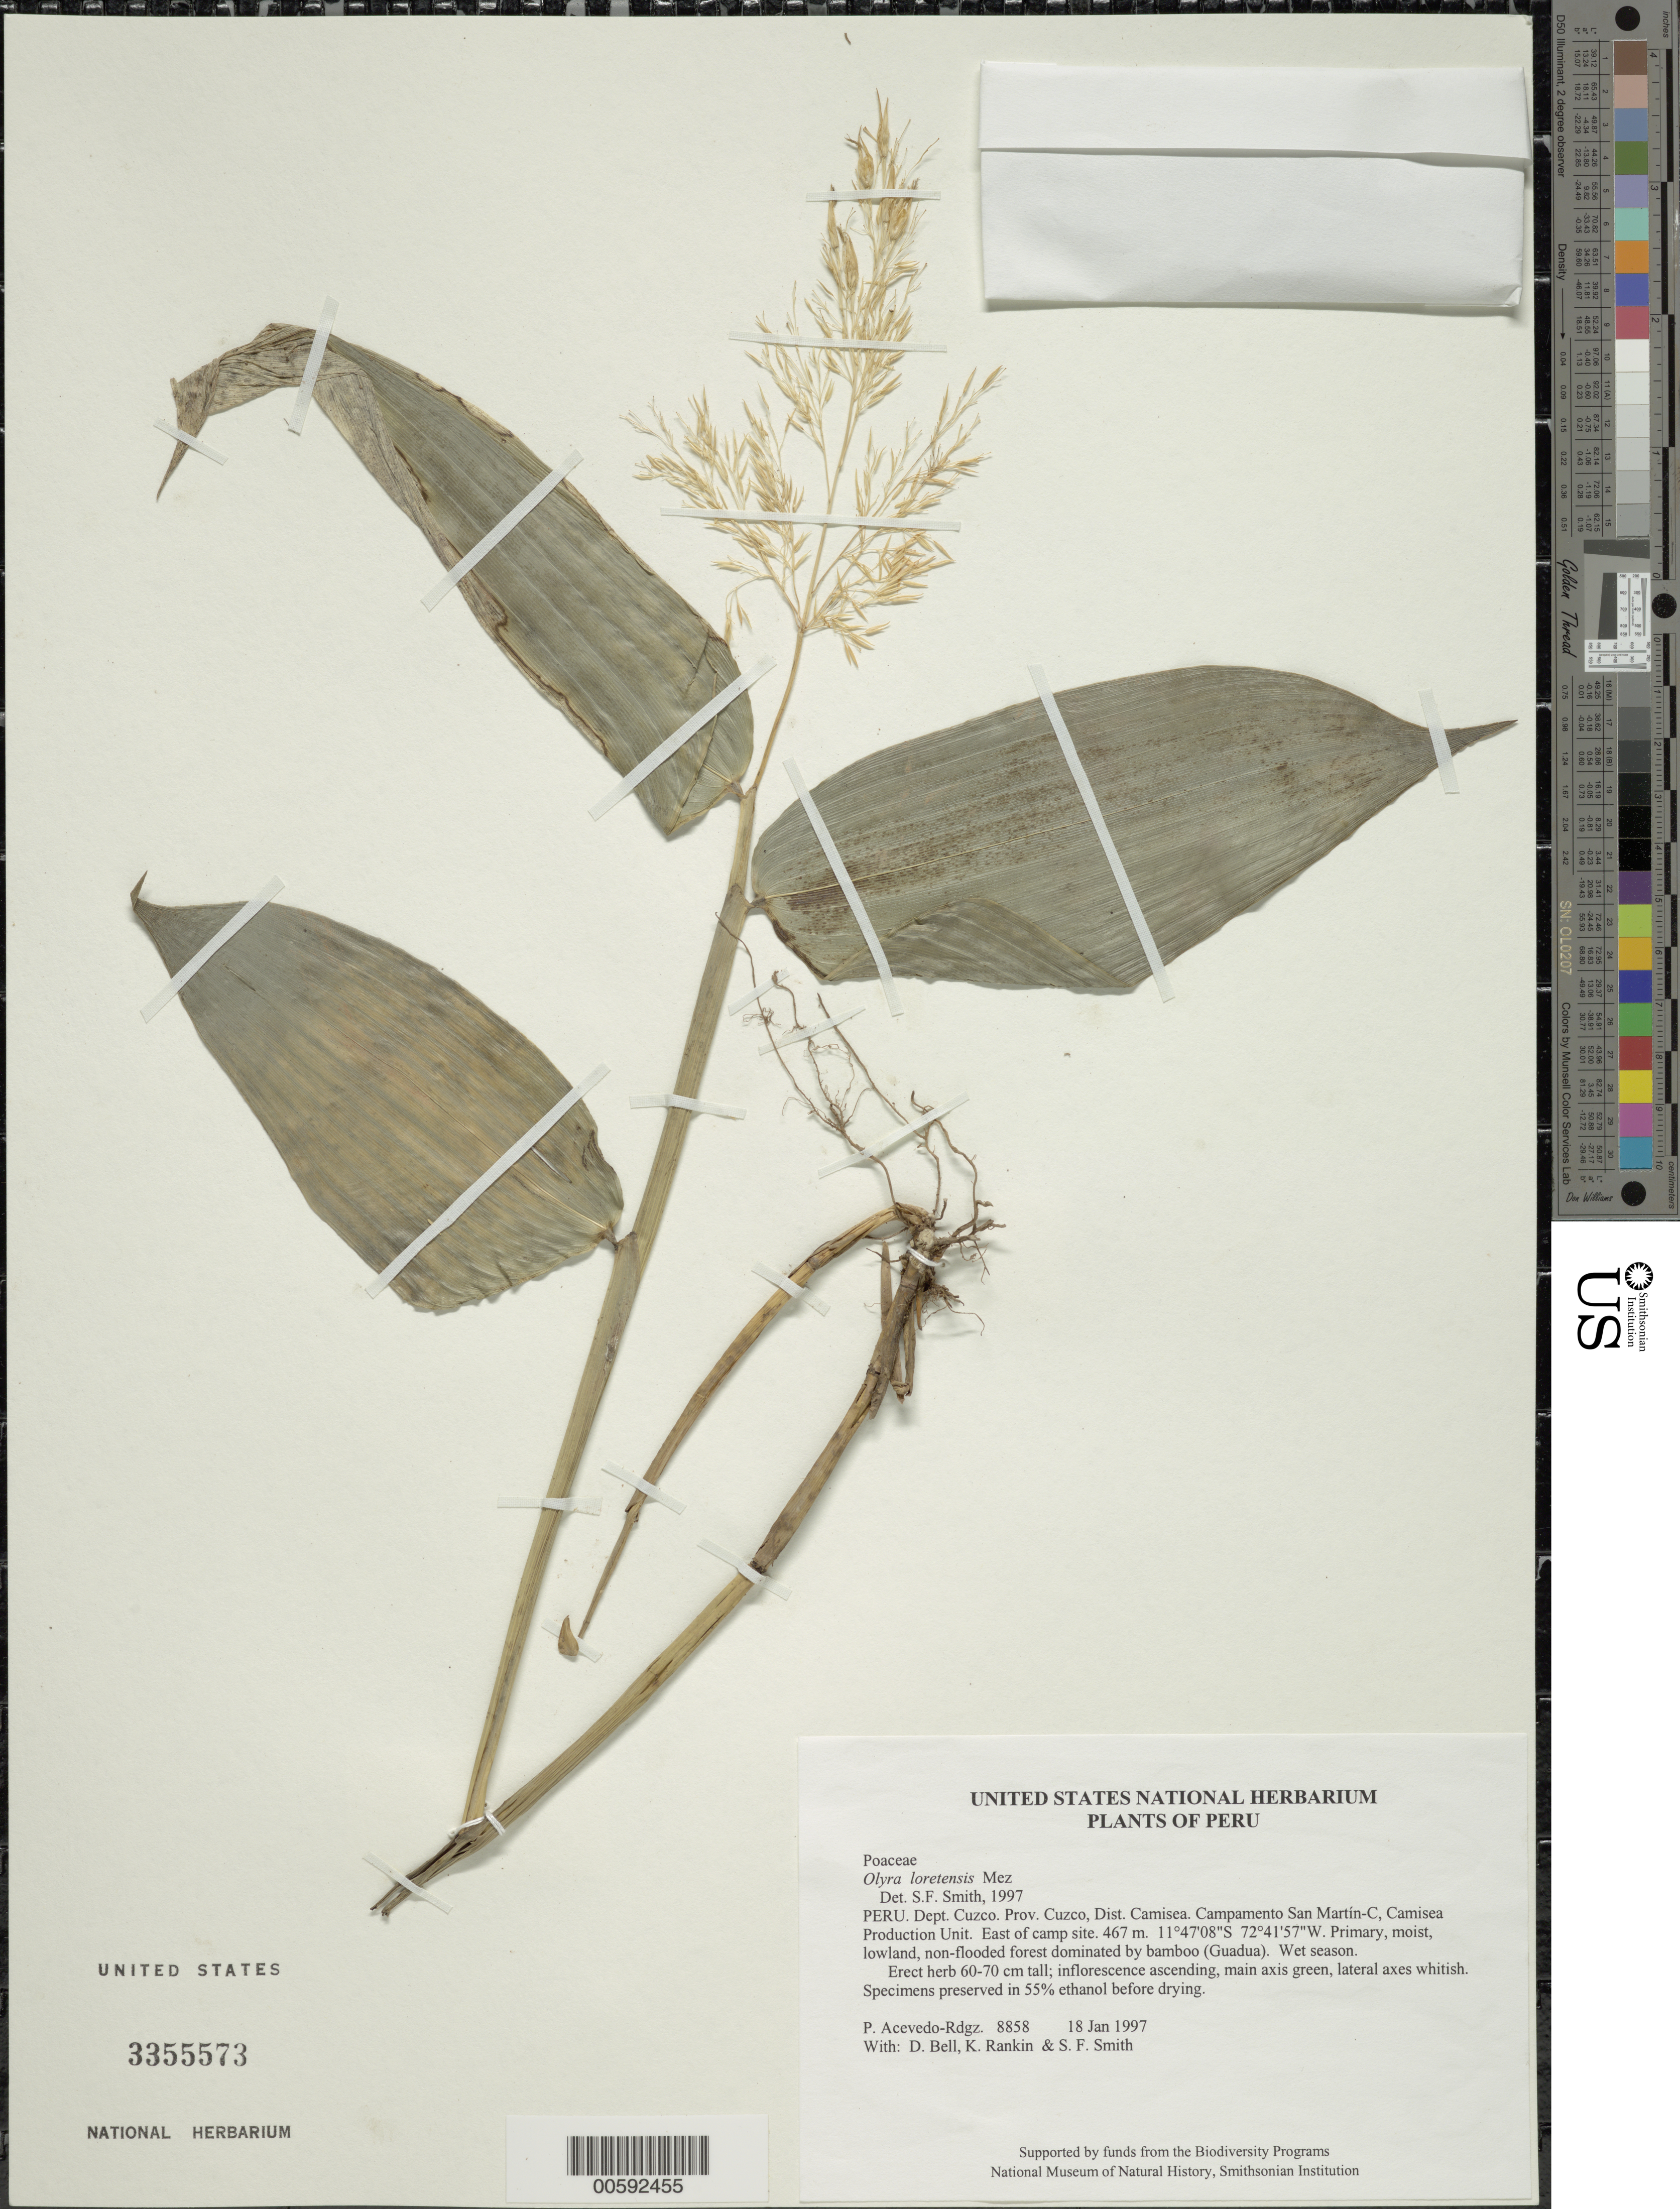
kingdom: Plantae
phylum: Tracheophyta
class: Liliopsida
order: Poales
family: Poaceae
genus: Olyra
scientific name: Olyra loretensis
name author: Mez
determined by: Smith, Stephen F., (US), NMNH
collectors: P. Acevedo-Rodr., D. A. Bell, K. B. Rankin & S.F. Smith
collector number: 8858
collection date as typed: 18 Jan 1997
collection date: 1997-01-18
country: Peru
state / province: Cusco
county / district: Cusco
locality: Districto Camisea, Campamento San Martín-C, Camisea Production Unit. East of camp site.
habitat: Primary, moist, lowland, non-flooded forest dominated by bamboo (Guadua). Wet season.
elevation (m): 467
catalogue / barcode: US 3355573